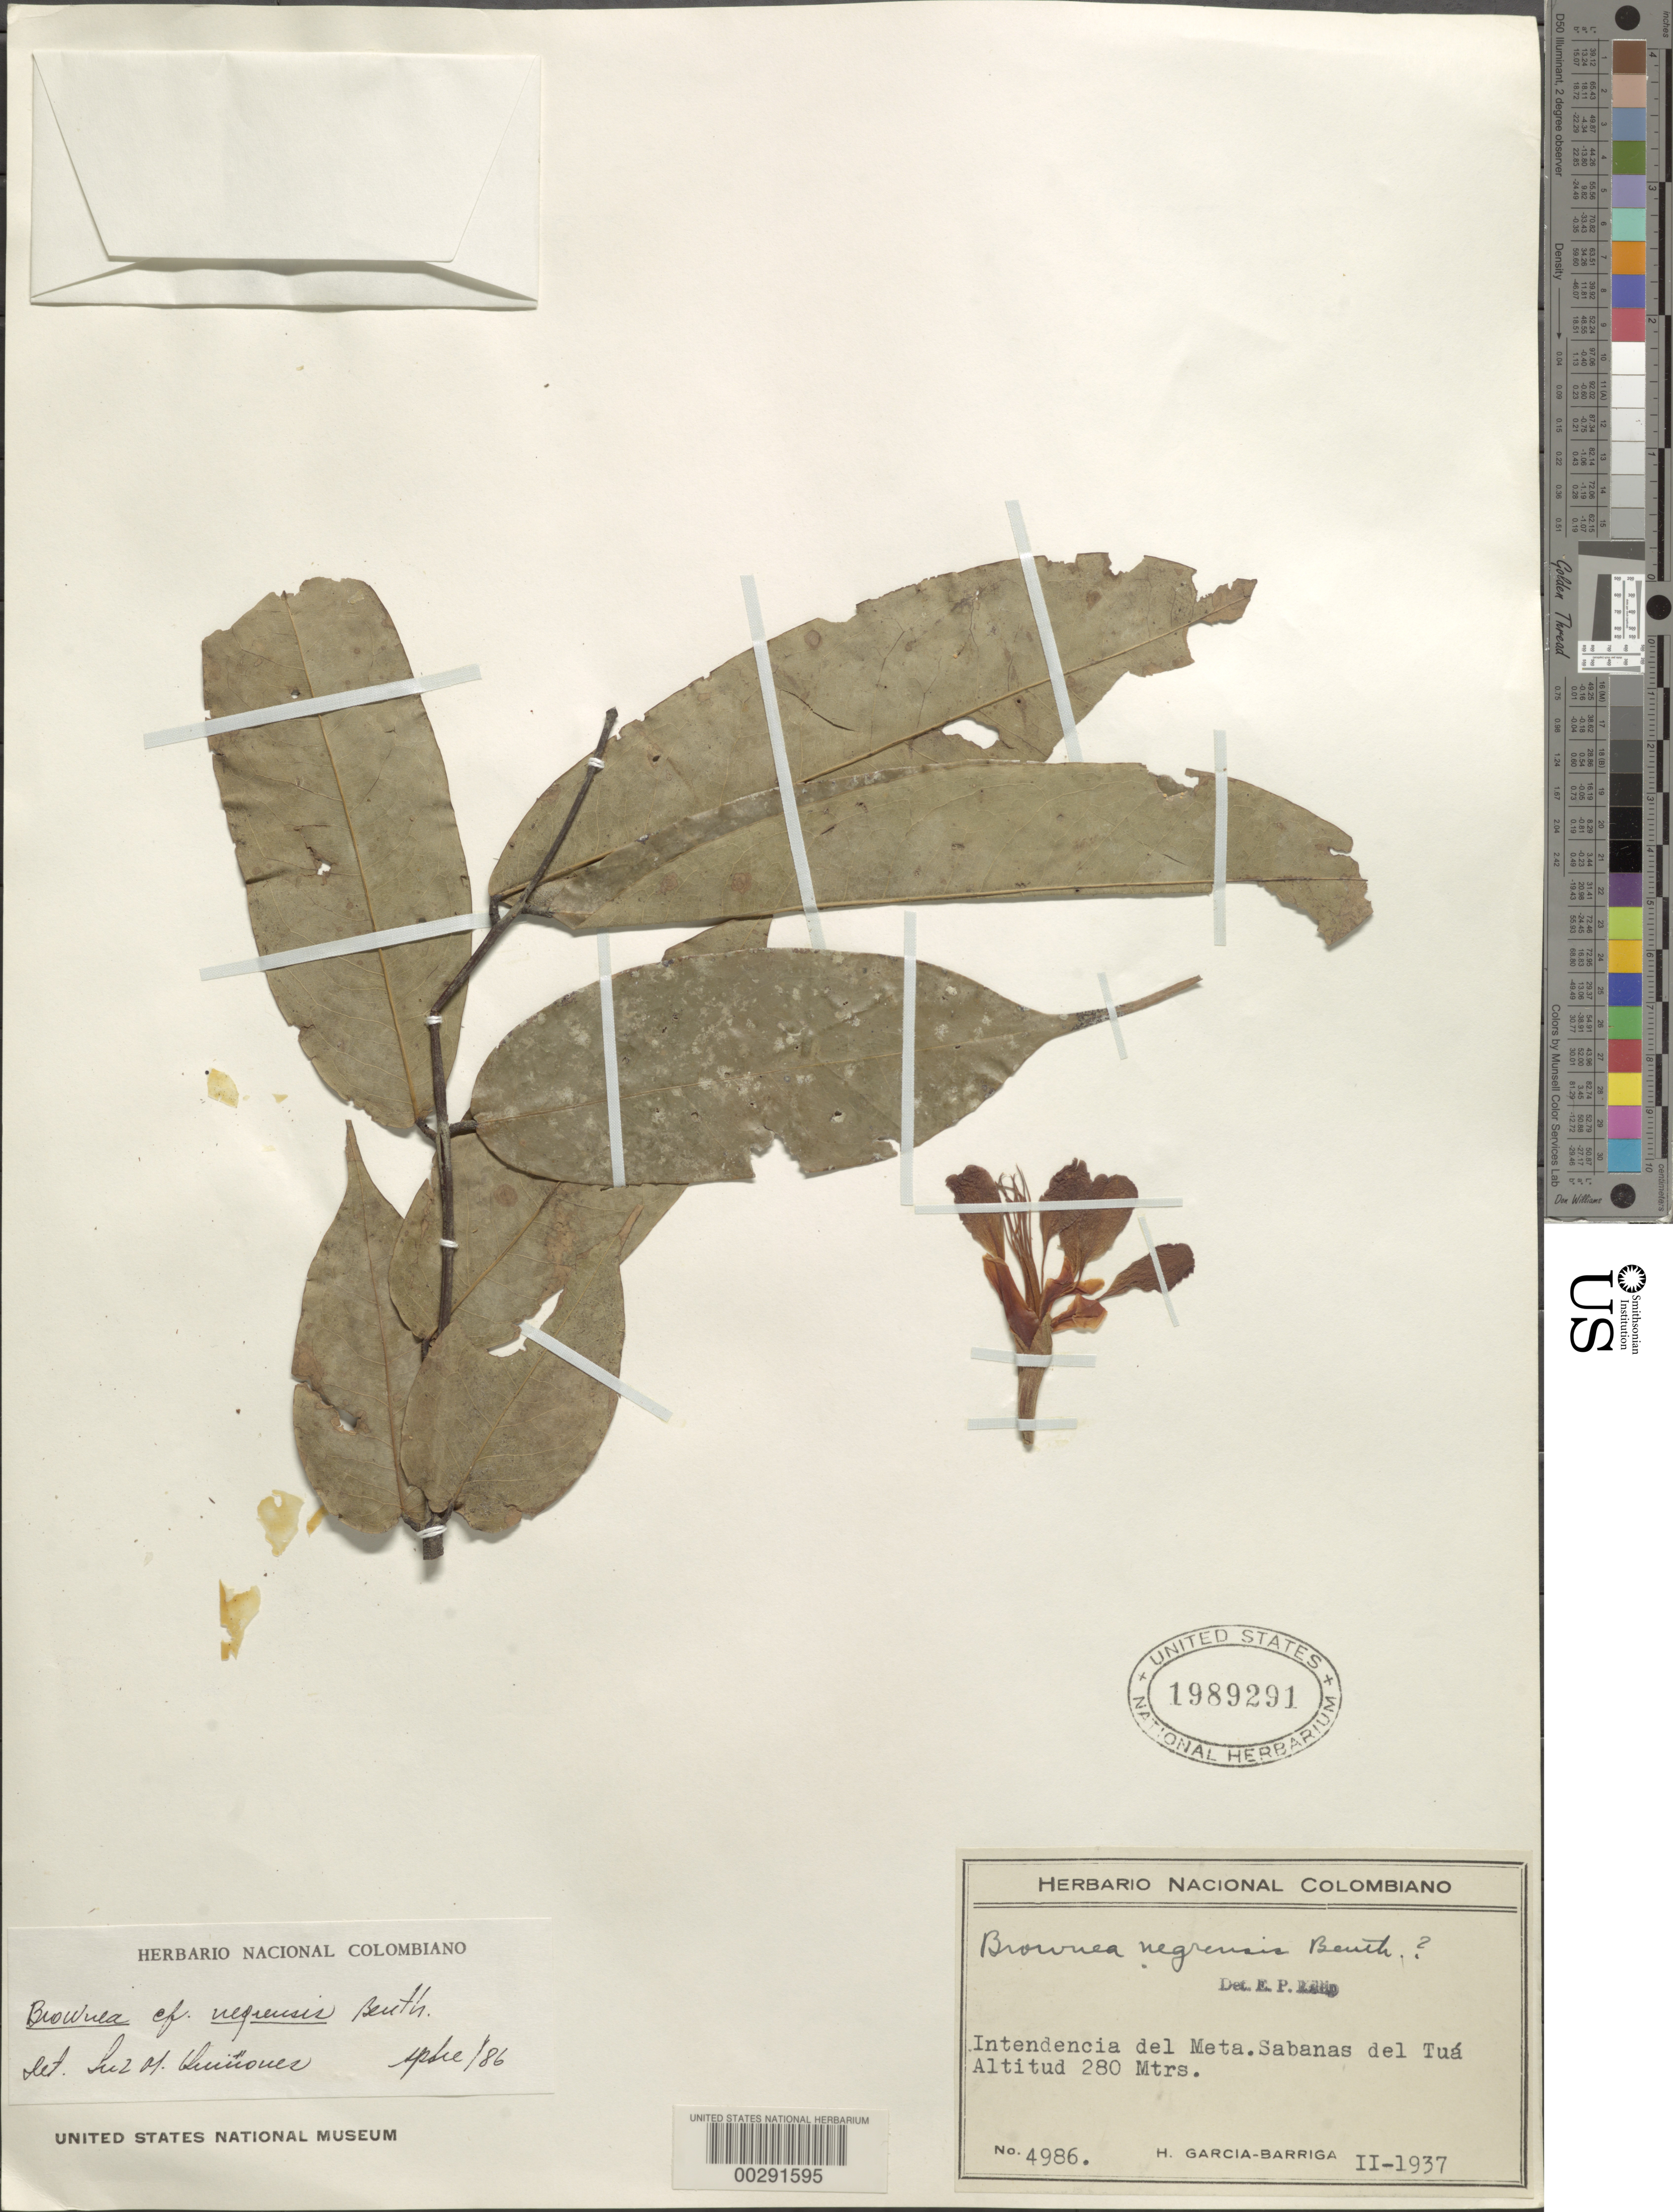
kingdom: Plantae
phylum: Tracheophyta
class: Magnoliopsida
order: Fabales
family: Fabaceae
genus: Brownea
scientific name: Brownea negrensis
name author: Benth.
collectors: H. García Barriga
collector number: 4986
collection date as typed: Feb 1937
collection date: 1937-02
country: Colombia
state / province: Meta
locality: Sabanas del Tua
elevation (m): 280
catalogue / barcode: US 1989291